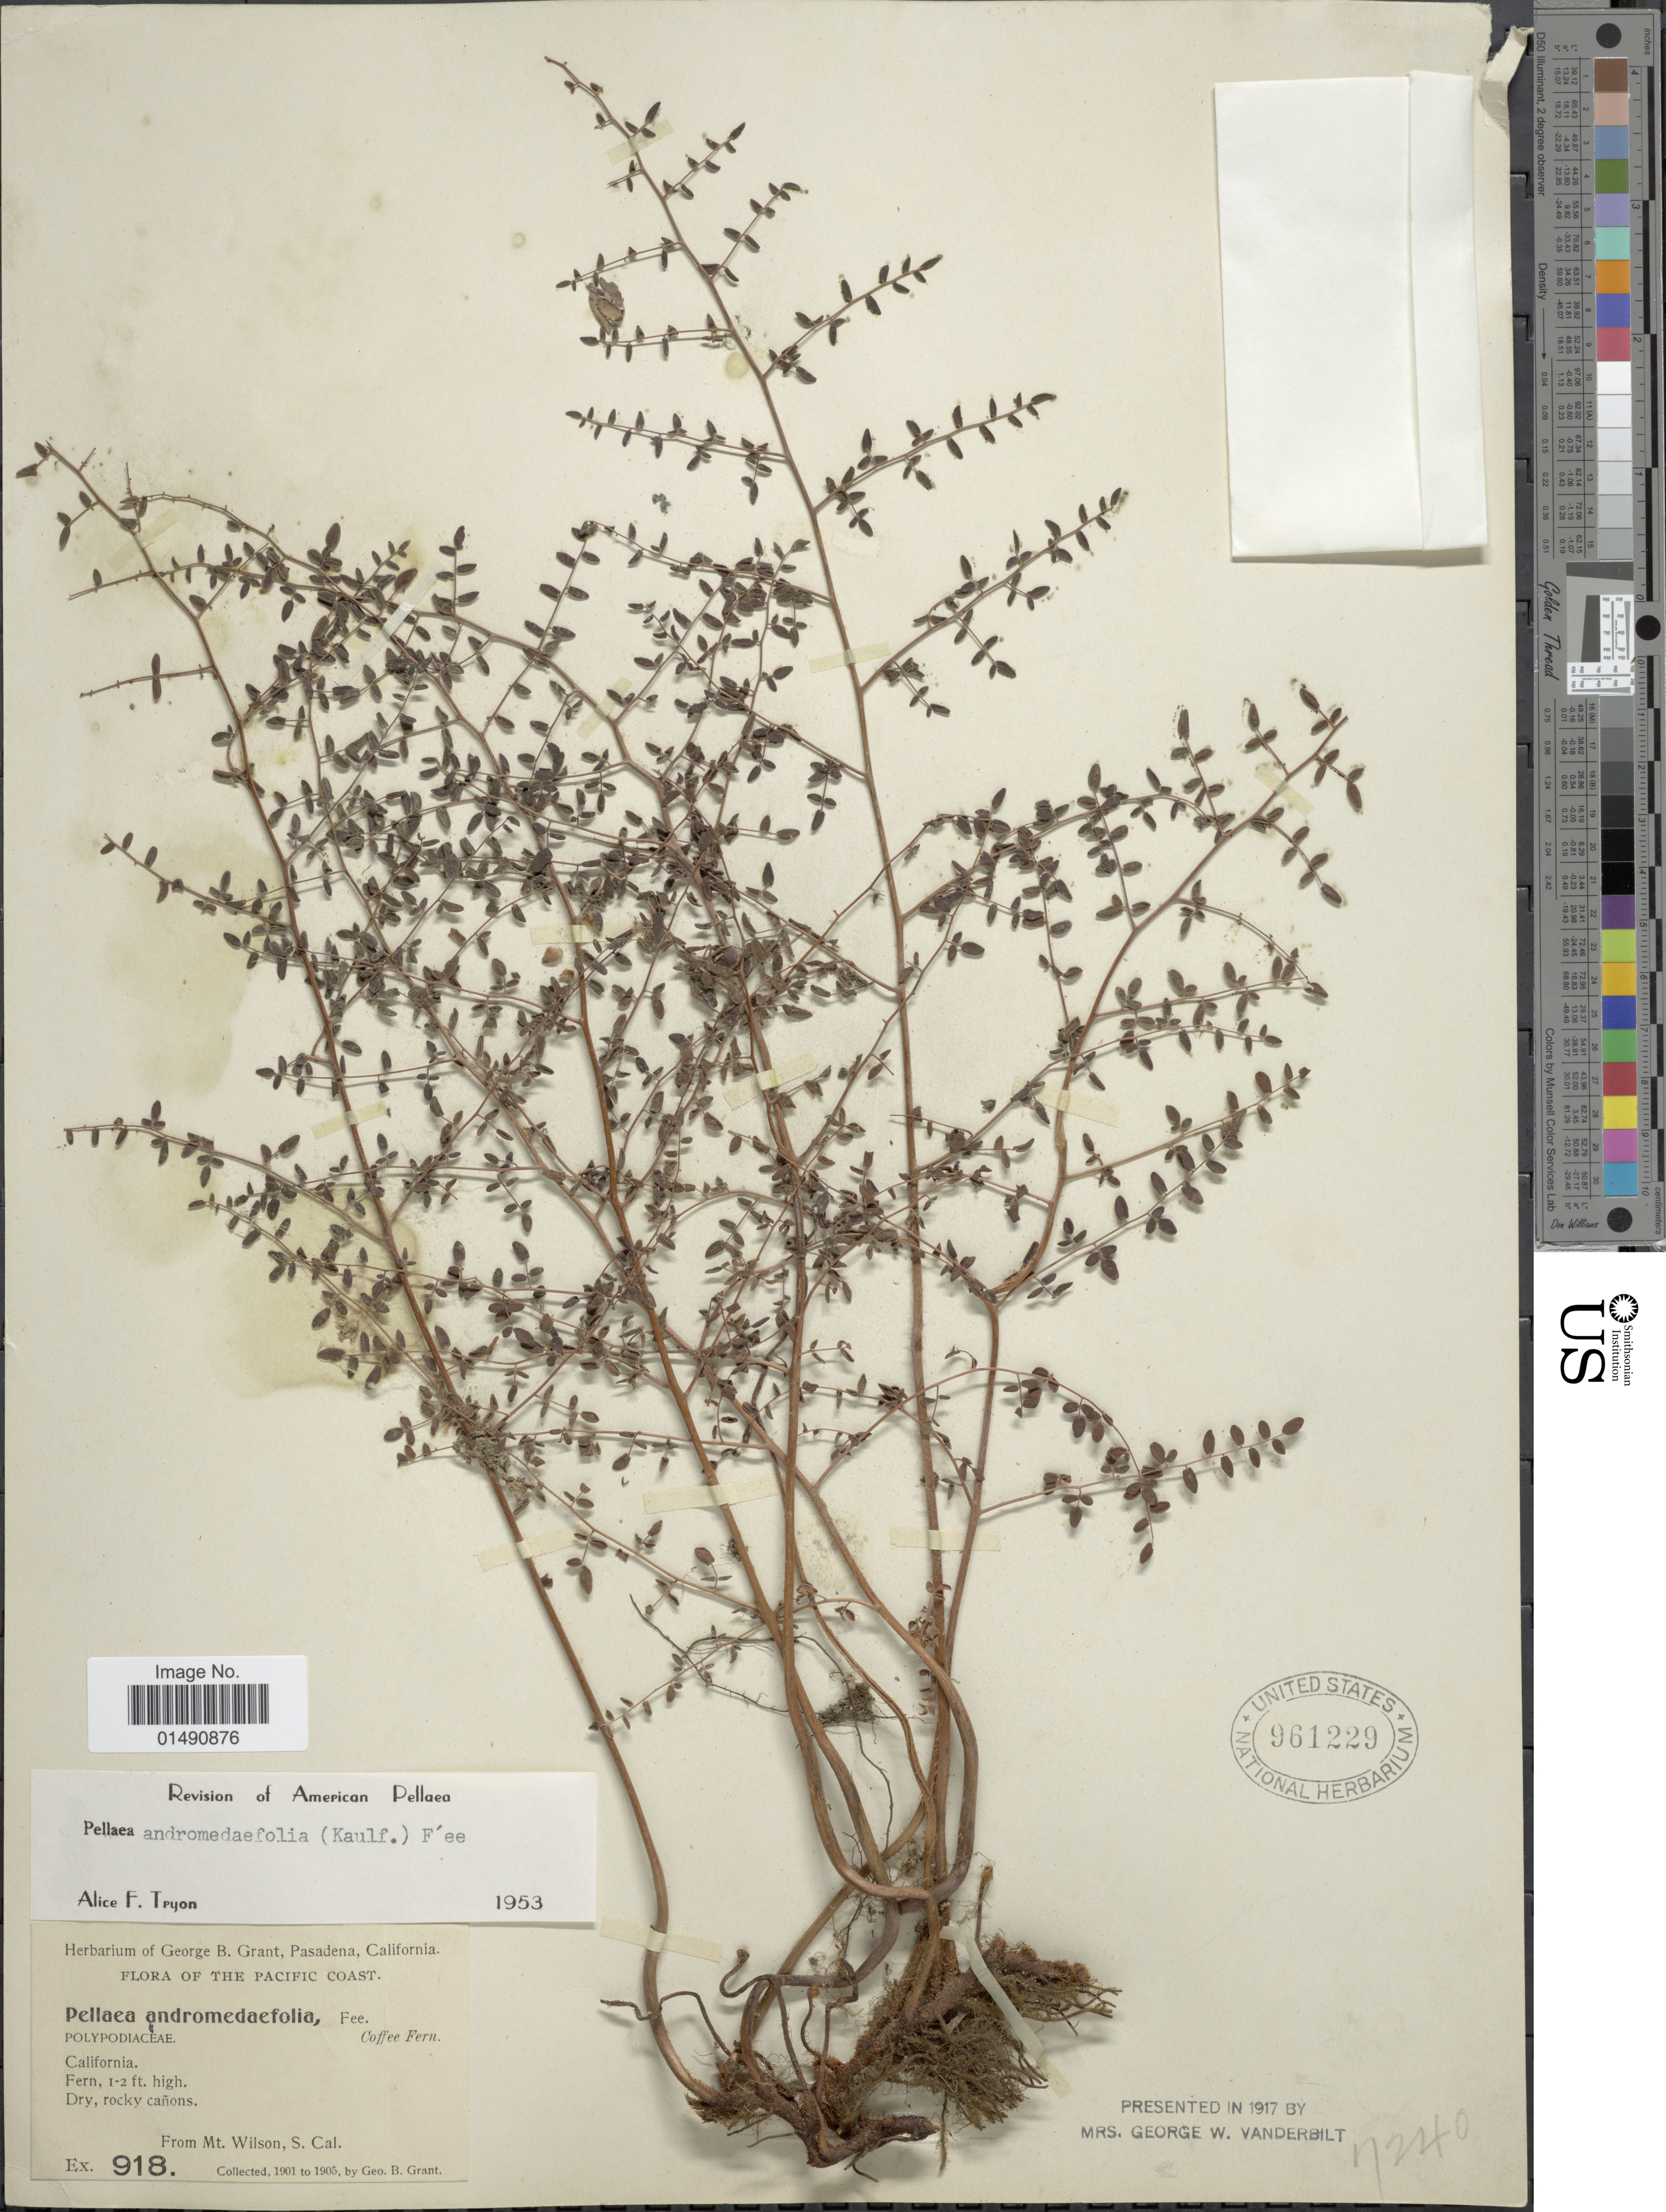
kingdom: Plantae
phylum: Tracheophyta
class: Polypodiopsida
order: Polypodiales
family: Pteridaceae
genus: Pellaea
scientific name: Pellaea andromedifolia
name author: (Kaulf.) Fée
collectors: G. Grant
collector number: Ex. 918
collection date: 1901/1905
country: United States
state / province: California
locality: From My. Wilson, S. Cal, The Pacific Coast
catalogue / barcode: US 961229